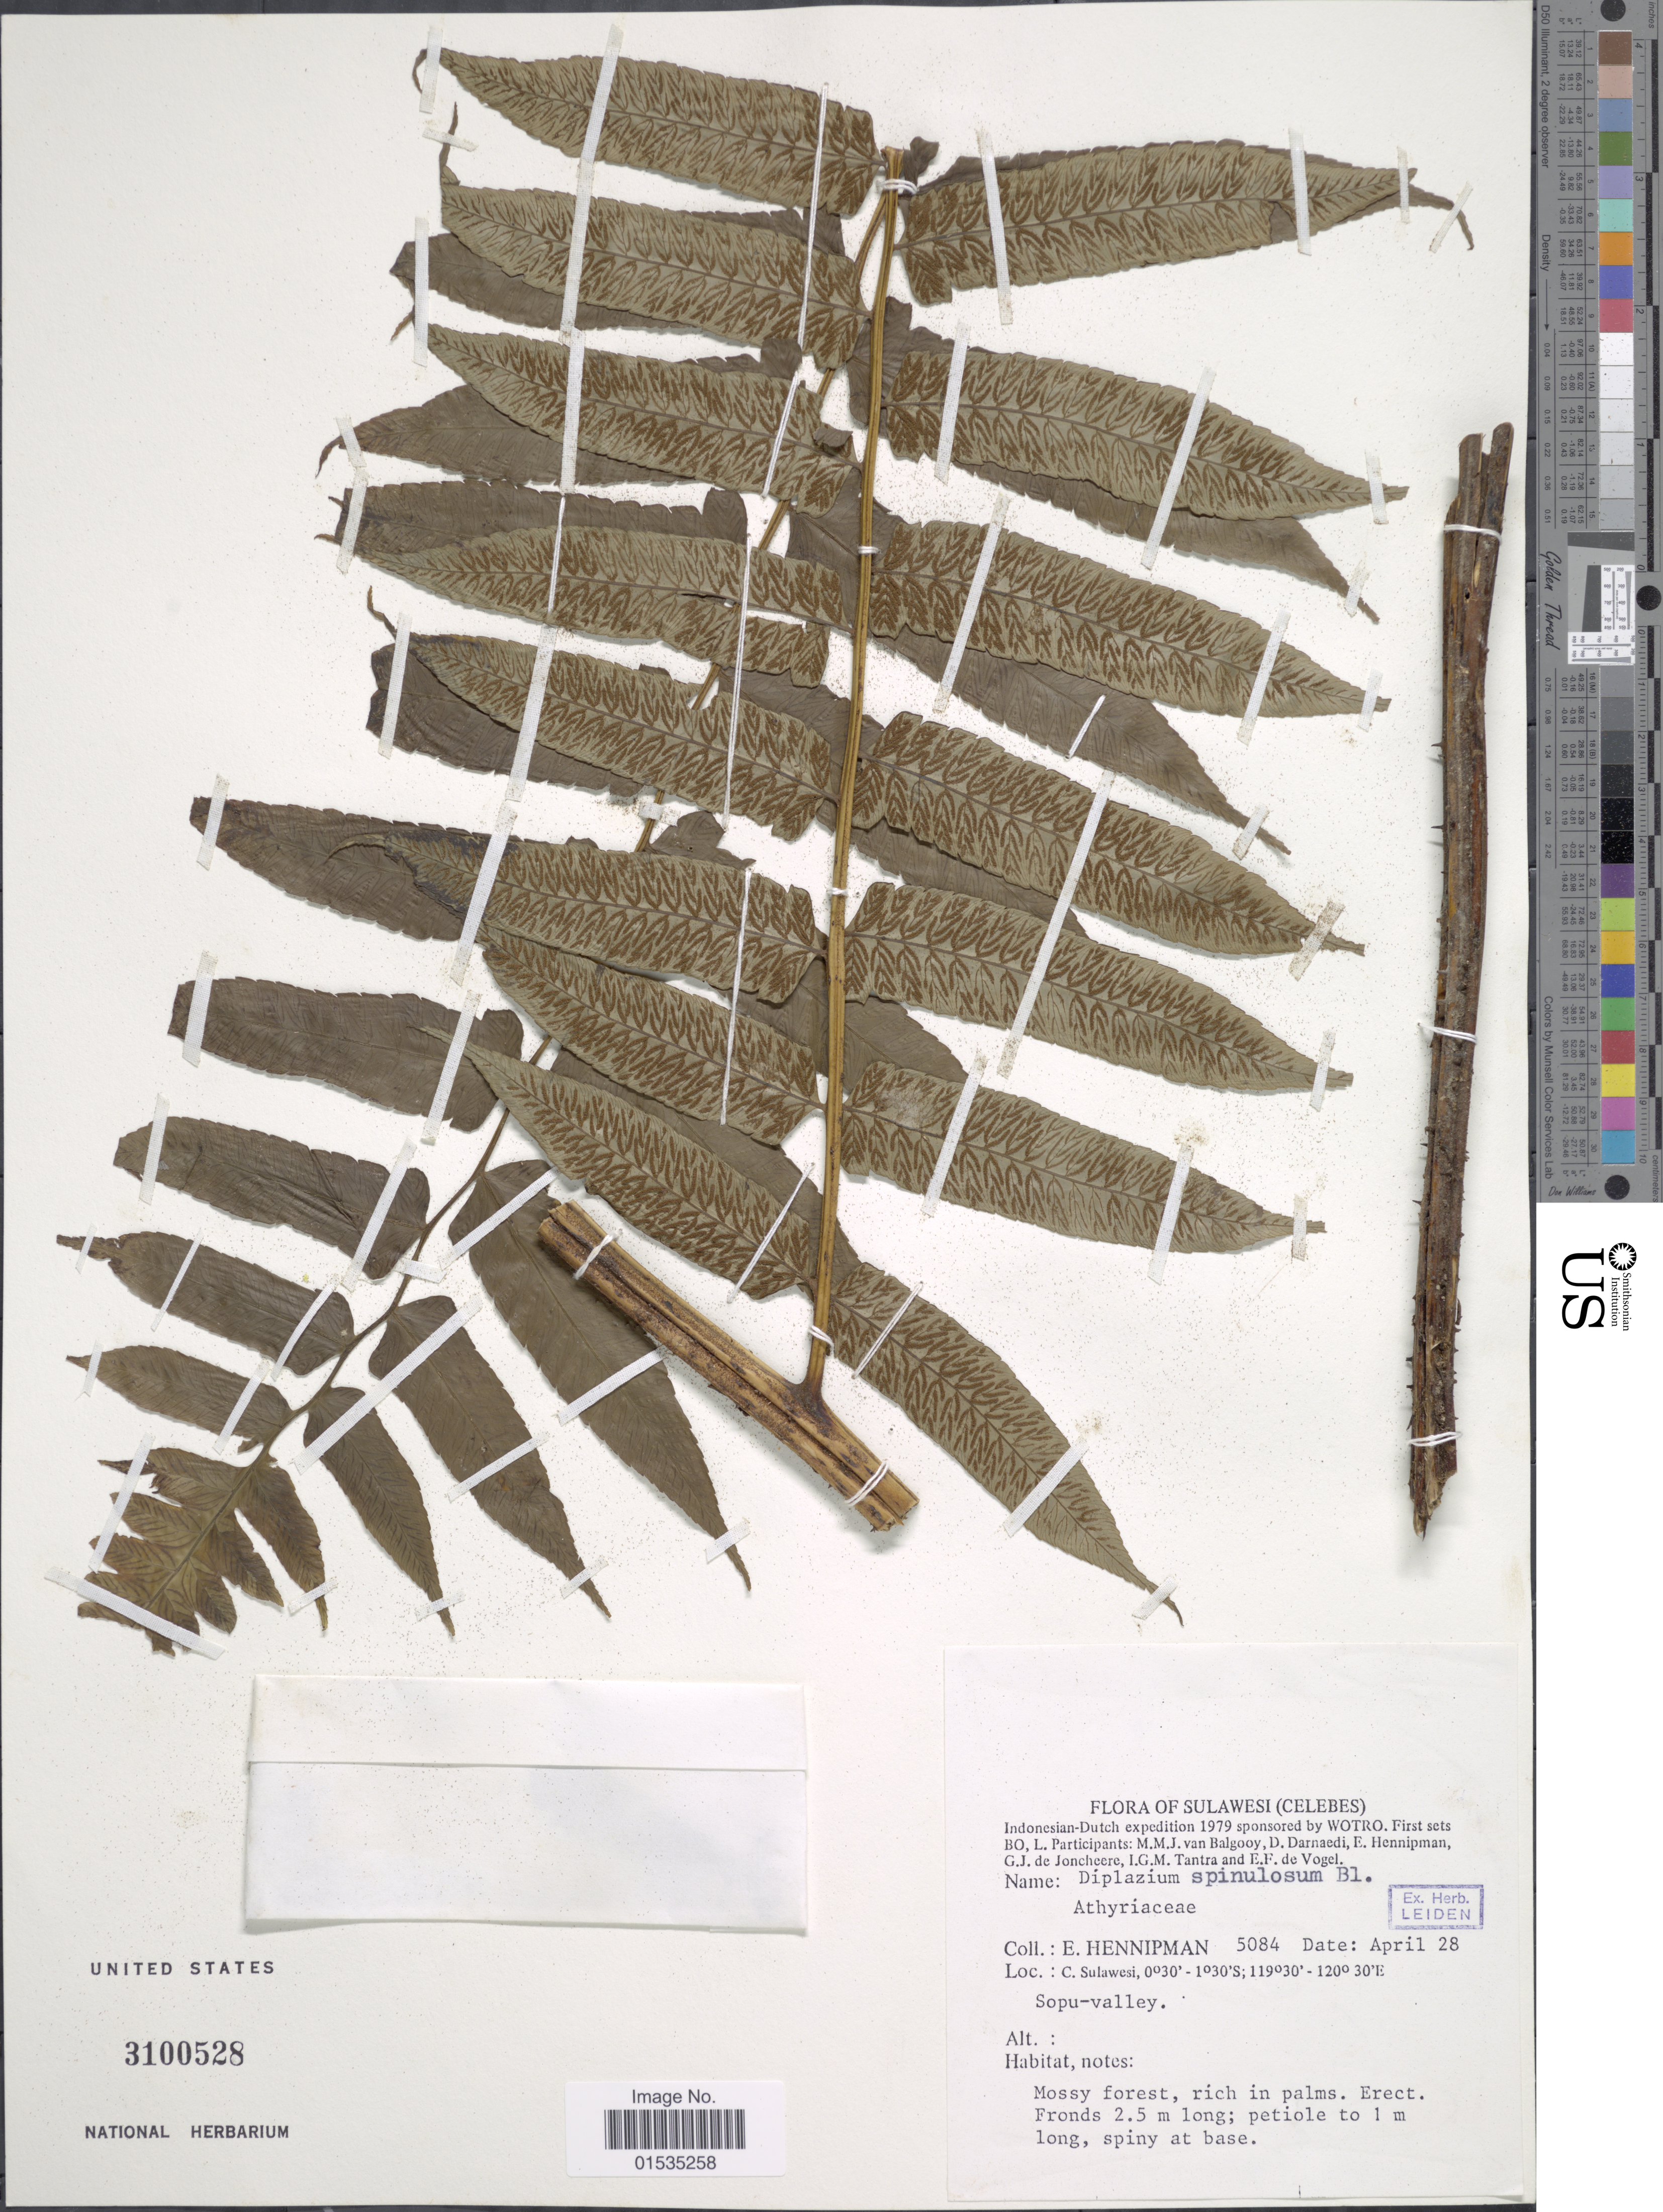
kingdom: Plantae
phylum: Tracheophyta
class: Polypodiopsida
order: Polypodiales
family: Athyriaceae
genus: Diplazium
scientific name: Diplazium spiniferum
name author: Alderw.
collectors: E. Hennipman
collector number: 5084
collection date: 1979-04-28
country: Indonesia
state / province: Sulawesi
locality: Indonesian-Dutch Expedition, Celebes, C. Sulawesi, Sopu-valley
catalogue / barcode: US 3100528